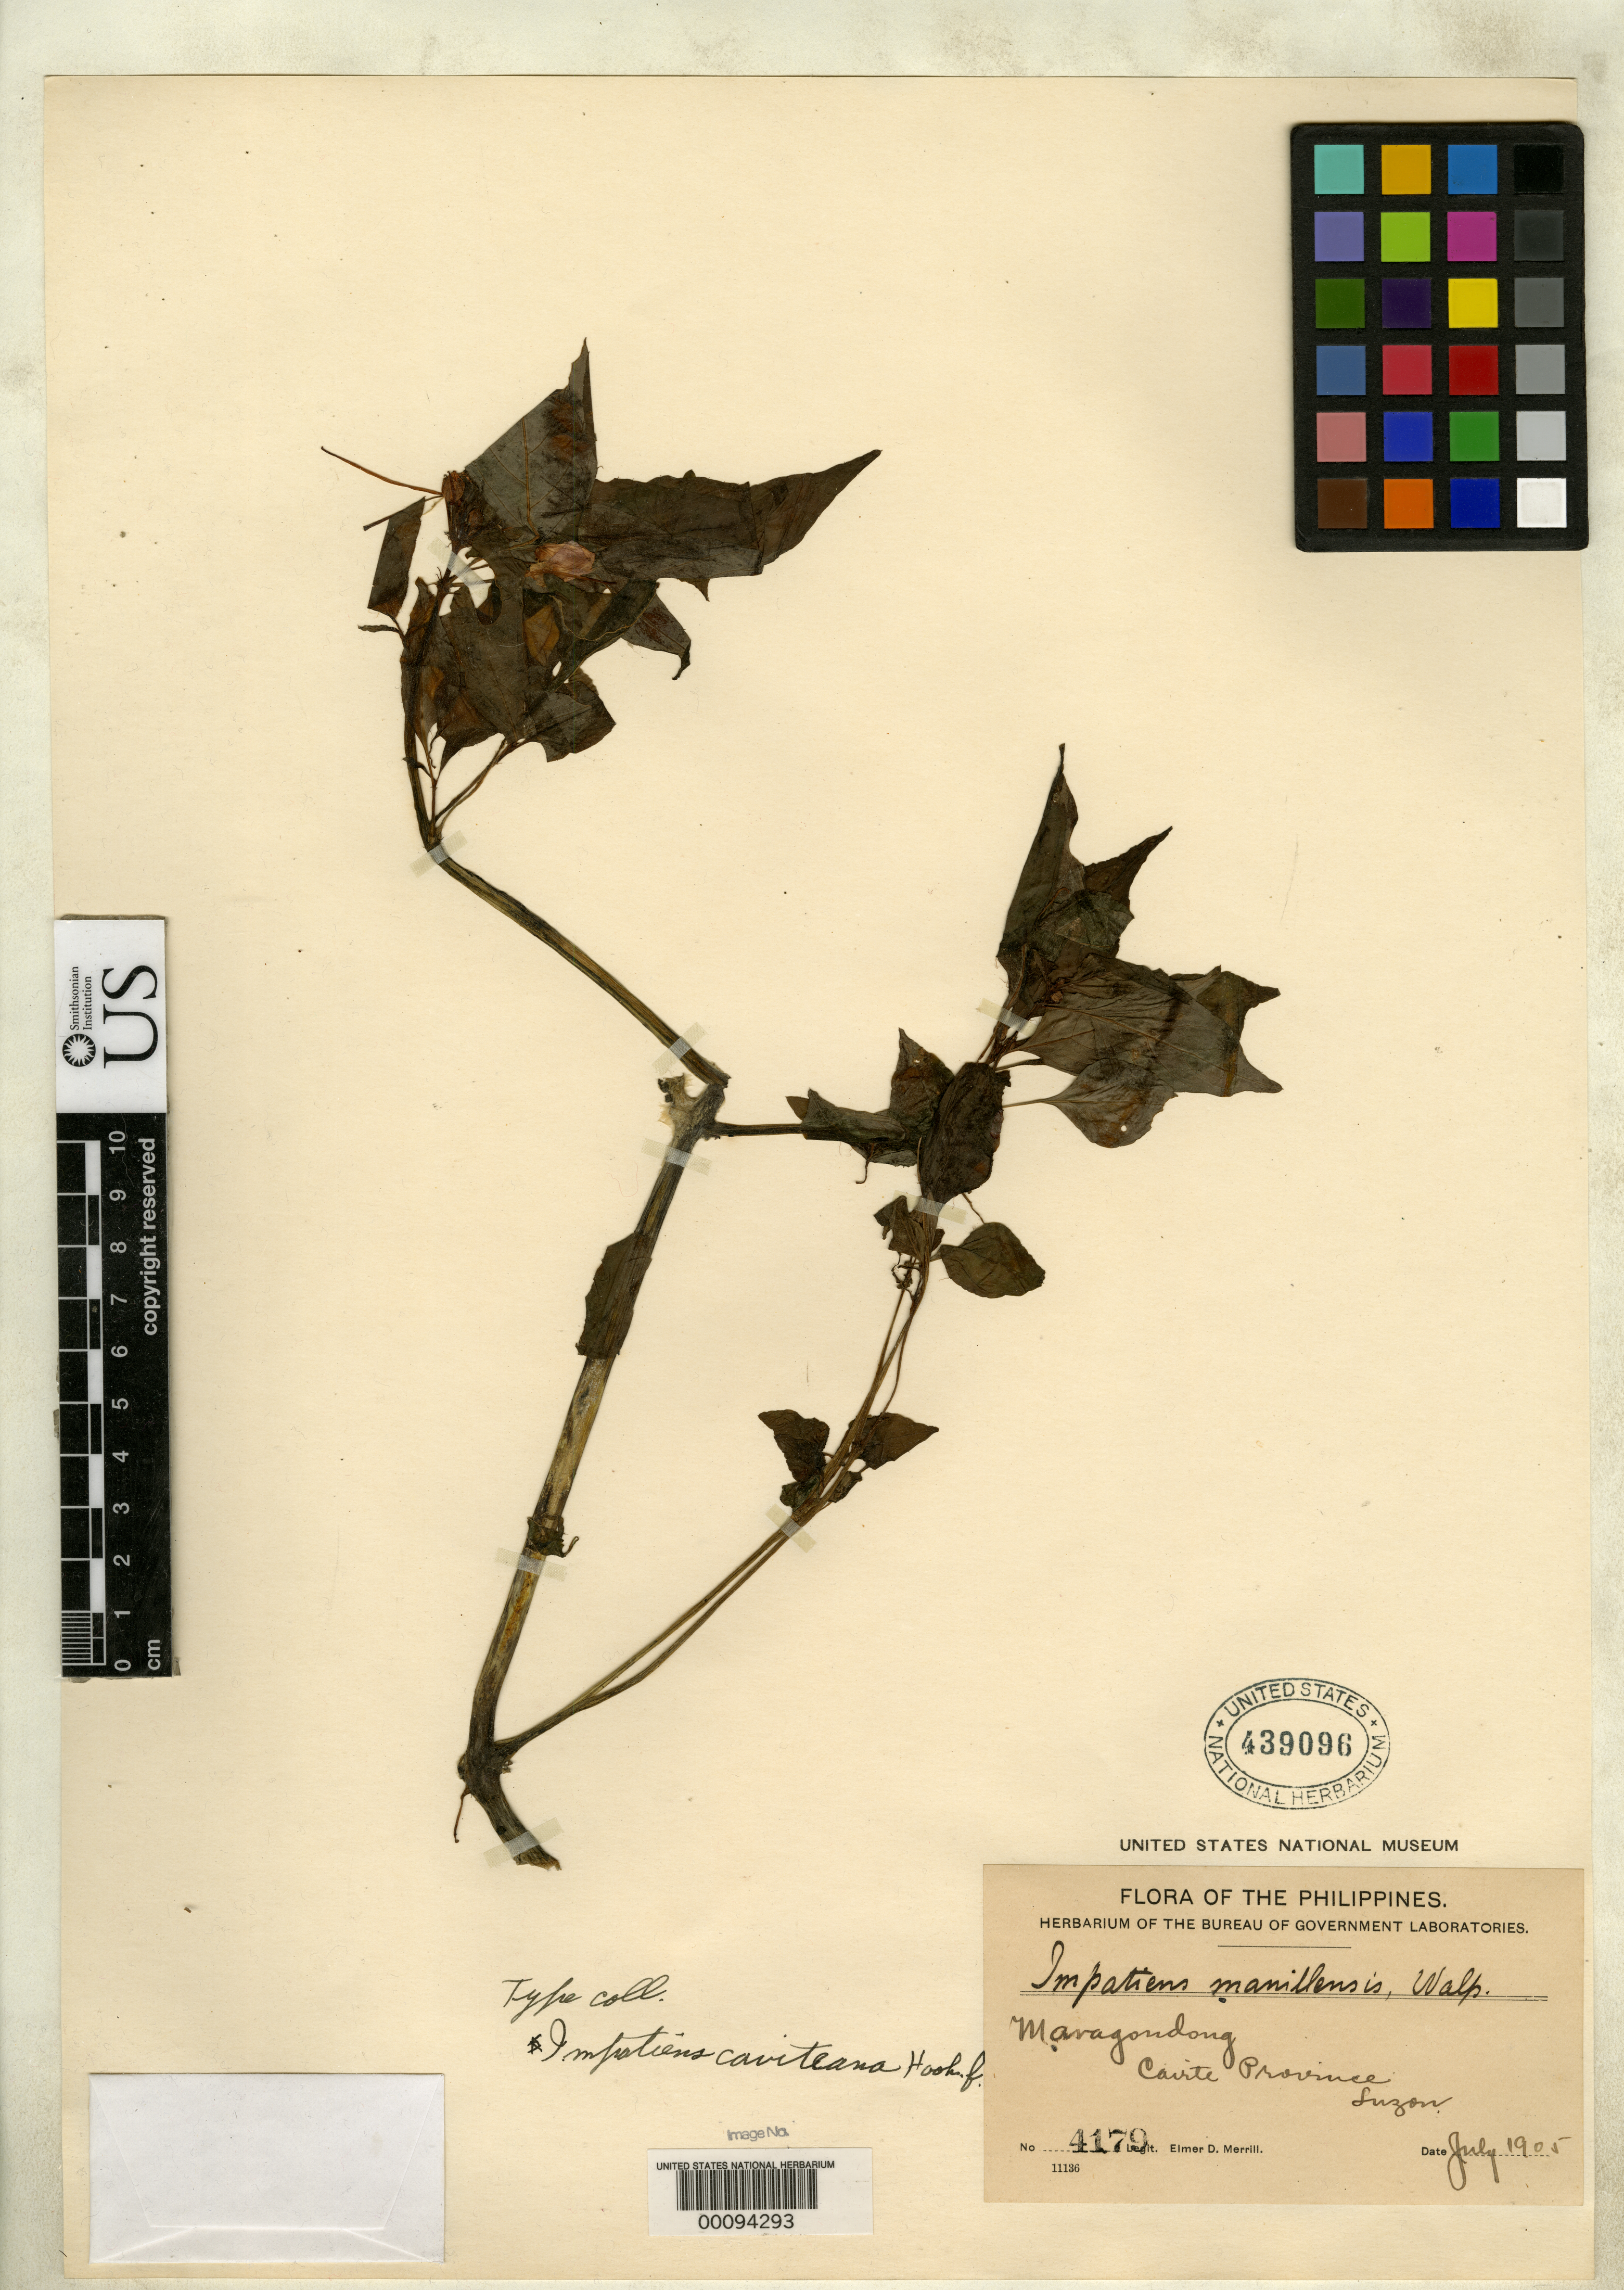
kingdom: Plantae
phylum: Tracheophyta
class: Magnoliopsida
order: Ericales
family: Balsaminaceae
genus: Impatiens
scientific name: Impatiens caviteana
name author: Hook. f.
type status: Isotype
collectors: E. D. Merrill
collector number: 4179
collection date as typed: Jul 1905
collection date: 1905-07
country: Philippines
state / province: Calabarzon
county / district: Cavite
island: Luzon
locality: Maragondong.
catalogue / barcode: US 439096